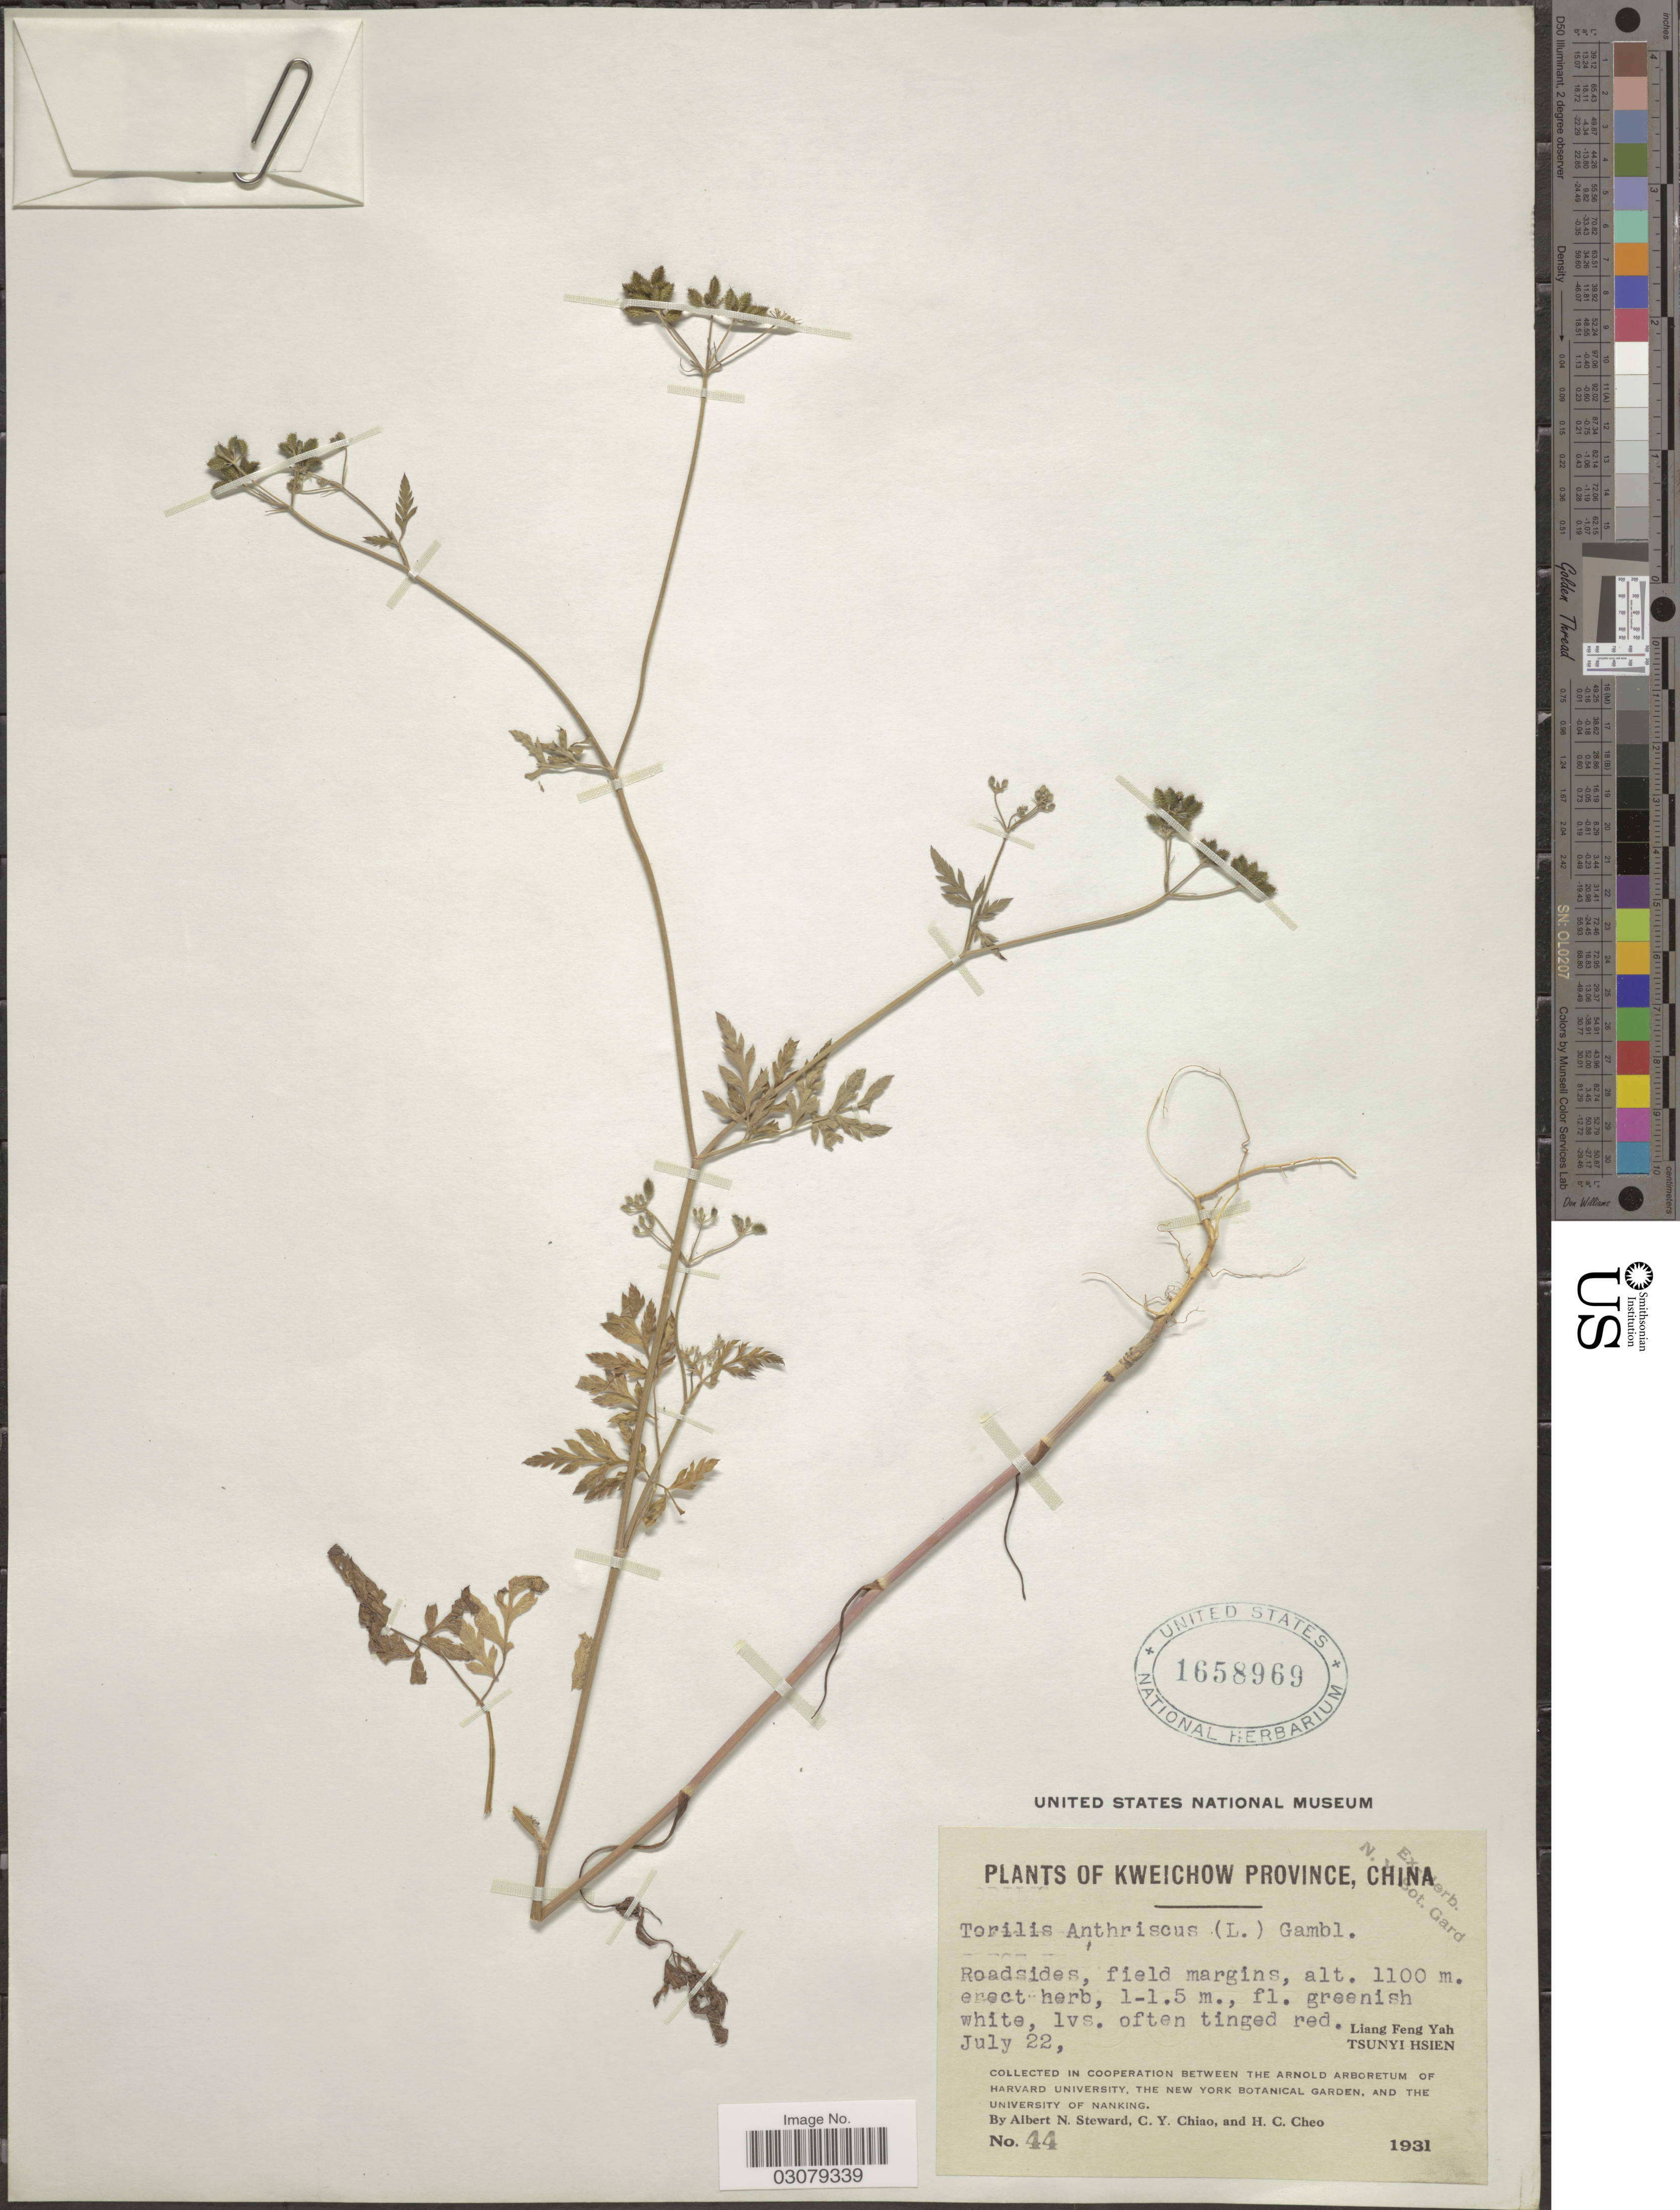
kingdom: Plantae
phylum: Tracheophyta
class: Magnoliopsida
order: Apiales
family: Apiaceae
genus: Torilis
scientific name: Torilis japonica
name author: (Houtt.) DC.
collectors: A. N. Steward, C. Y. Chiao & H. Cheo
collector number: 44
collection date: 1931-07-22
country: China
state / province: Guizhou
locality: Kweichow Province. Liang Feng Yah, Tsunyi Hsien.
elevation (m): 1100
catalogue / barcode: US 1658969